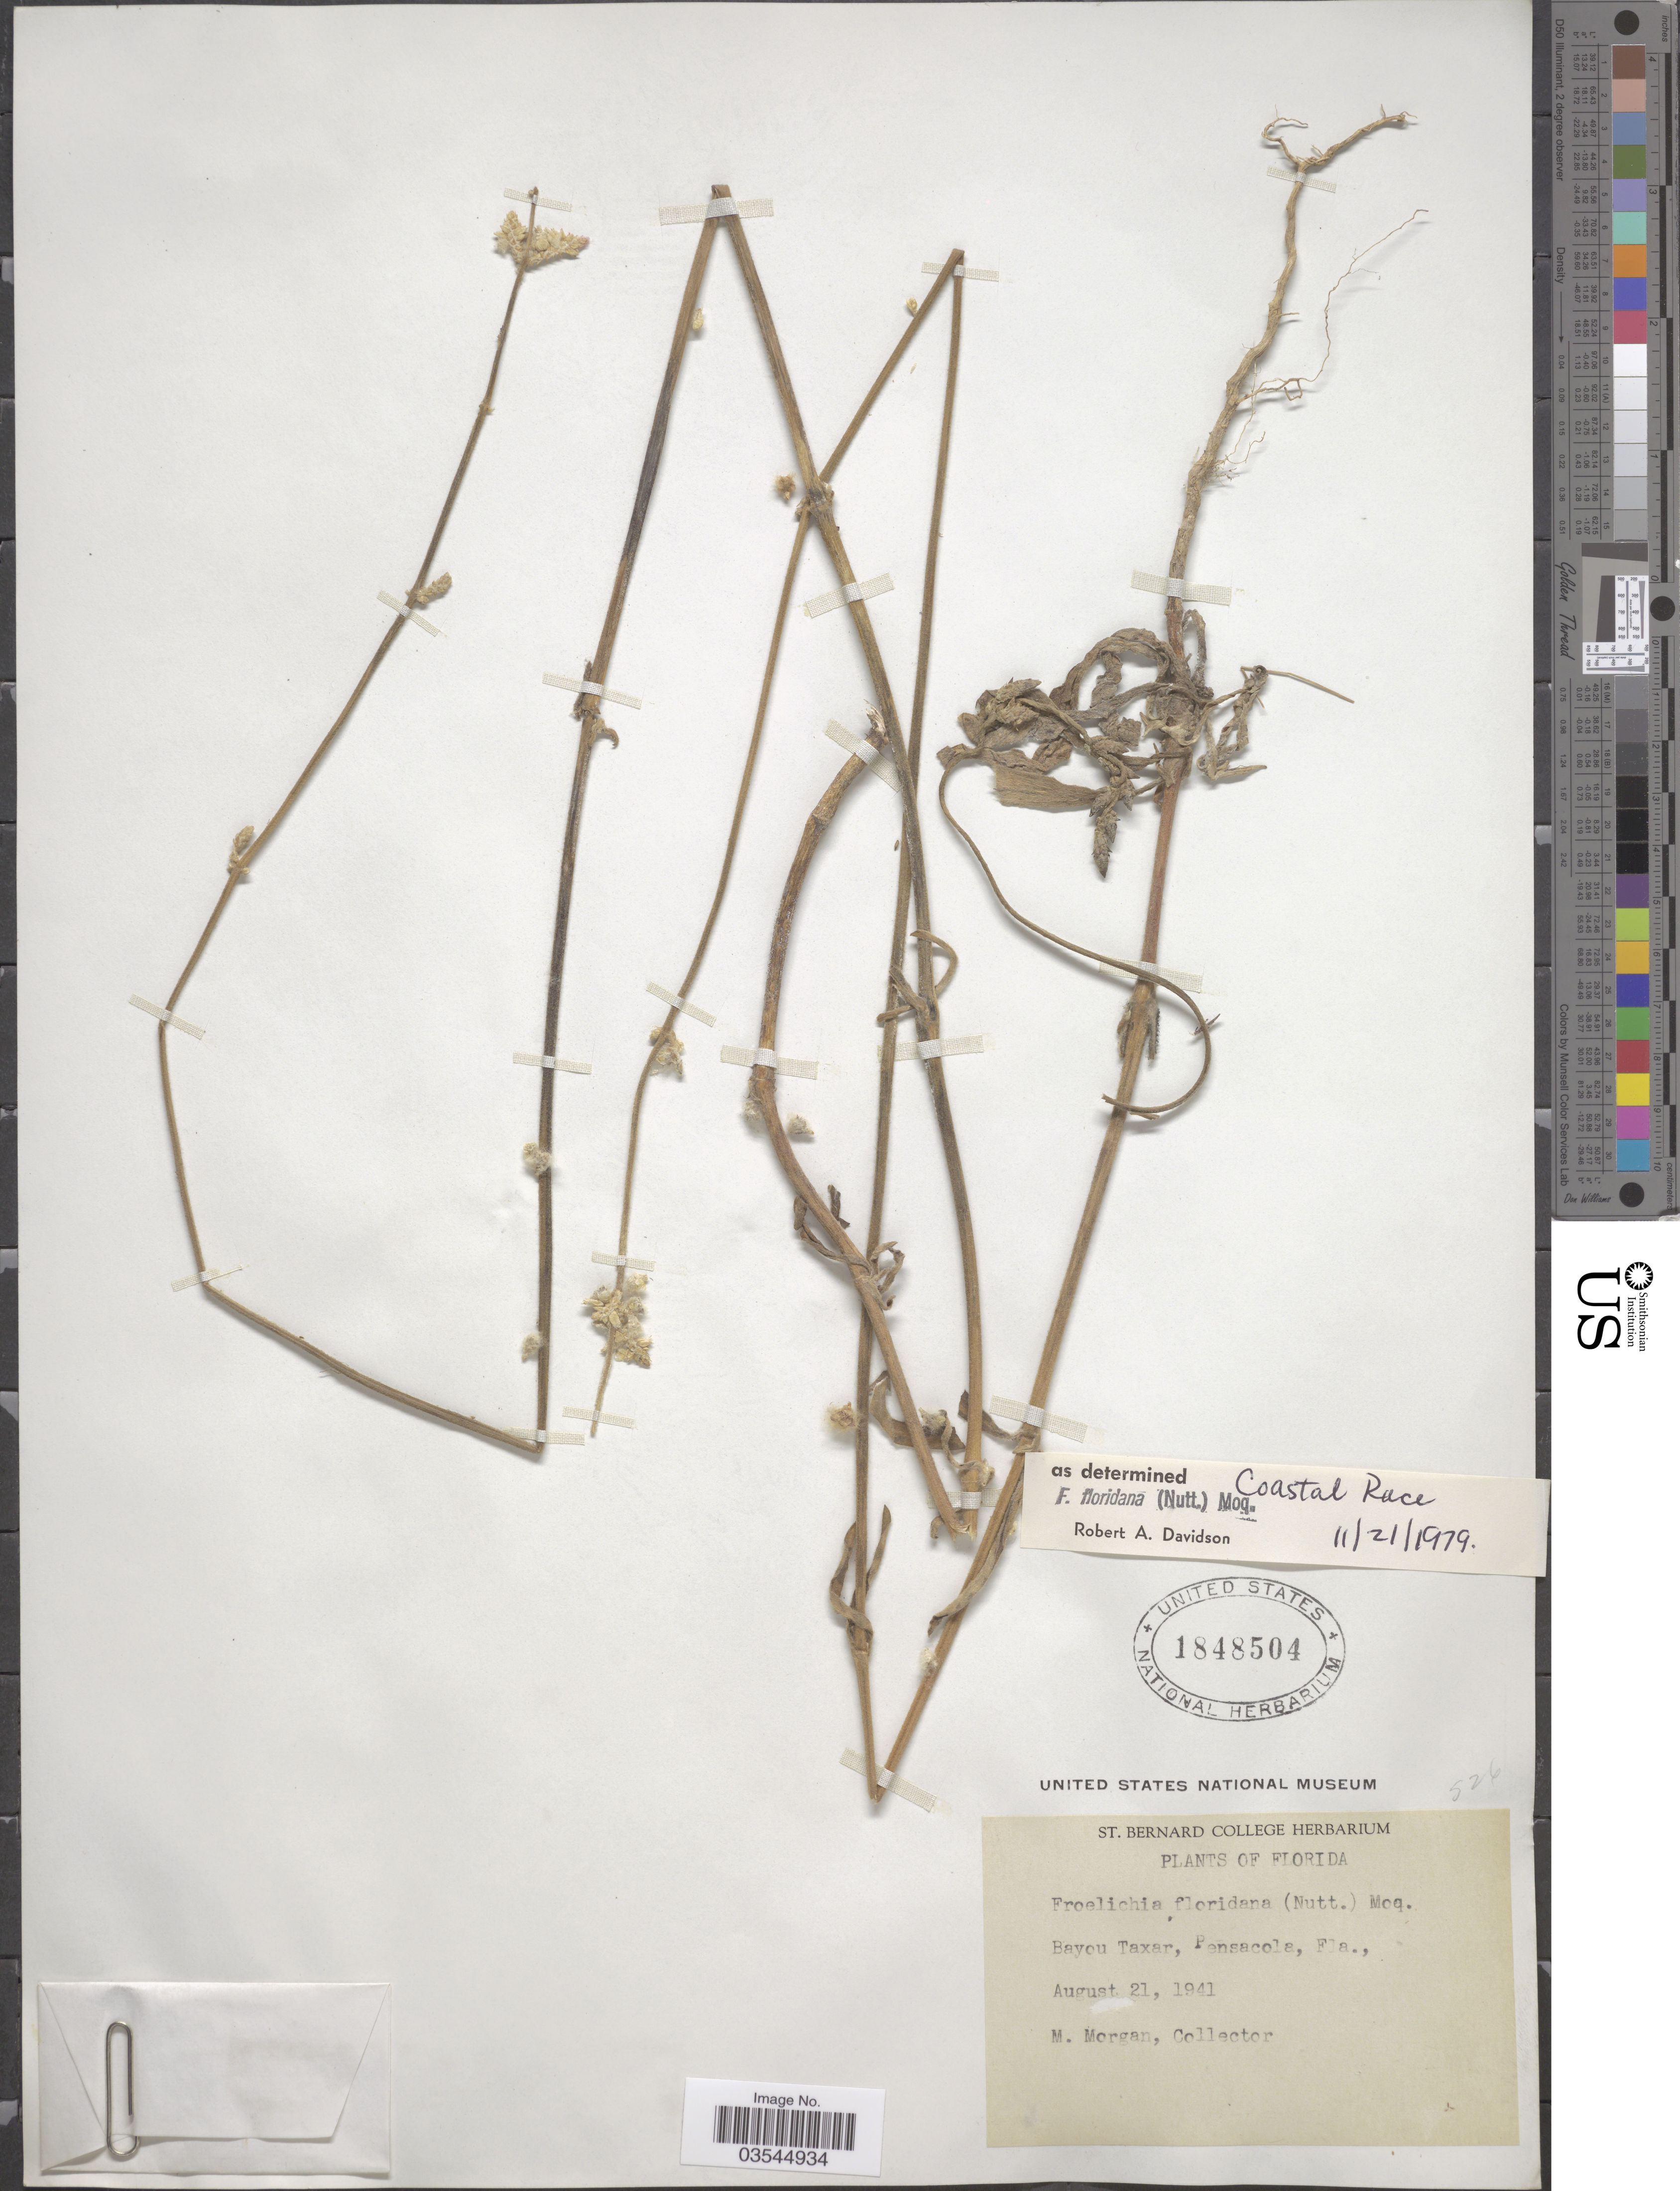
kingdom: Plantae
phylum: Tracheophyta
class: Magnoliopsida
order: Caryophyllales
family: Amaranthaceae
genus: Froelichia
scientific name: Froelichia floridana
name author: (Nutt.) Moq.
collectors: M. Morgan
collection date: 1941-08-21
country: United States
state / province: Florida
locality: Bayou Taxar, Pensacola.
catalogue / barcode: US 1848504